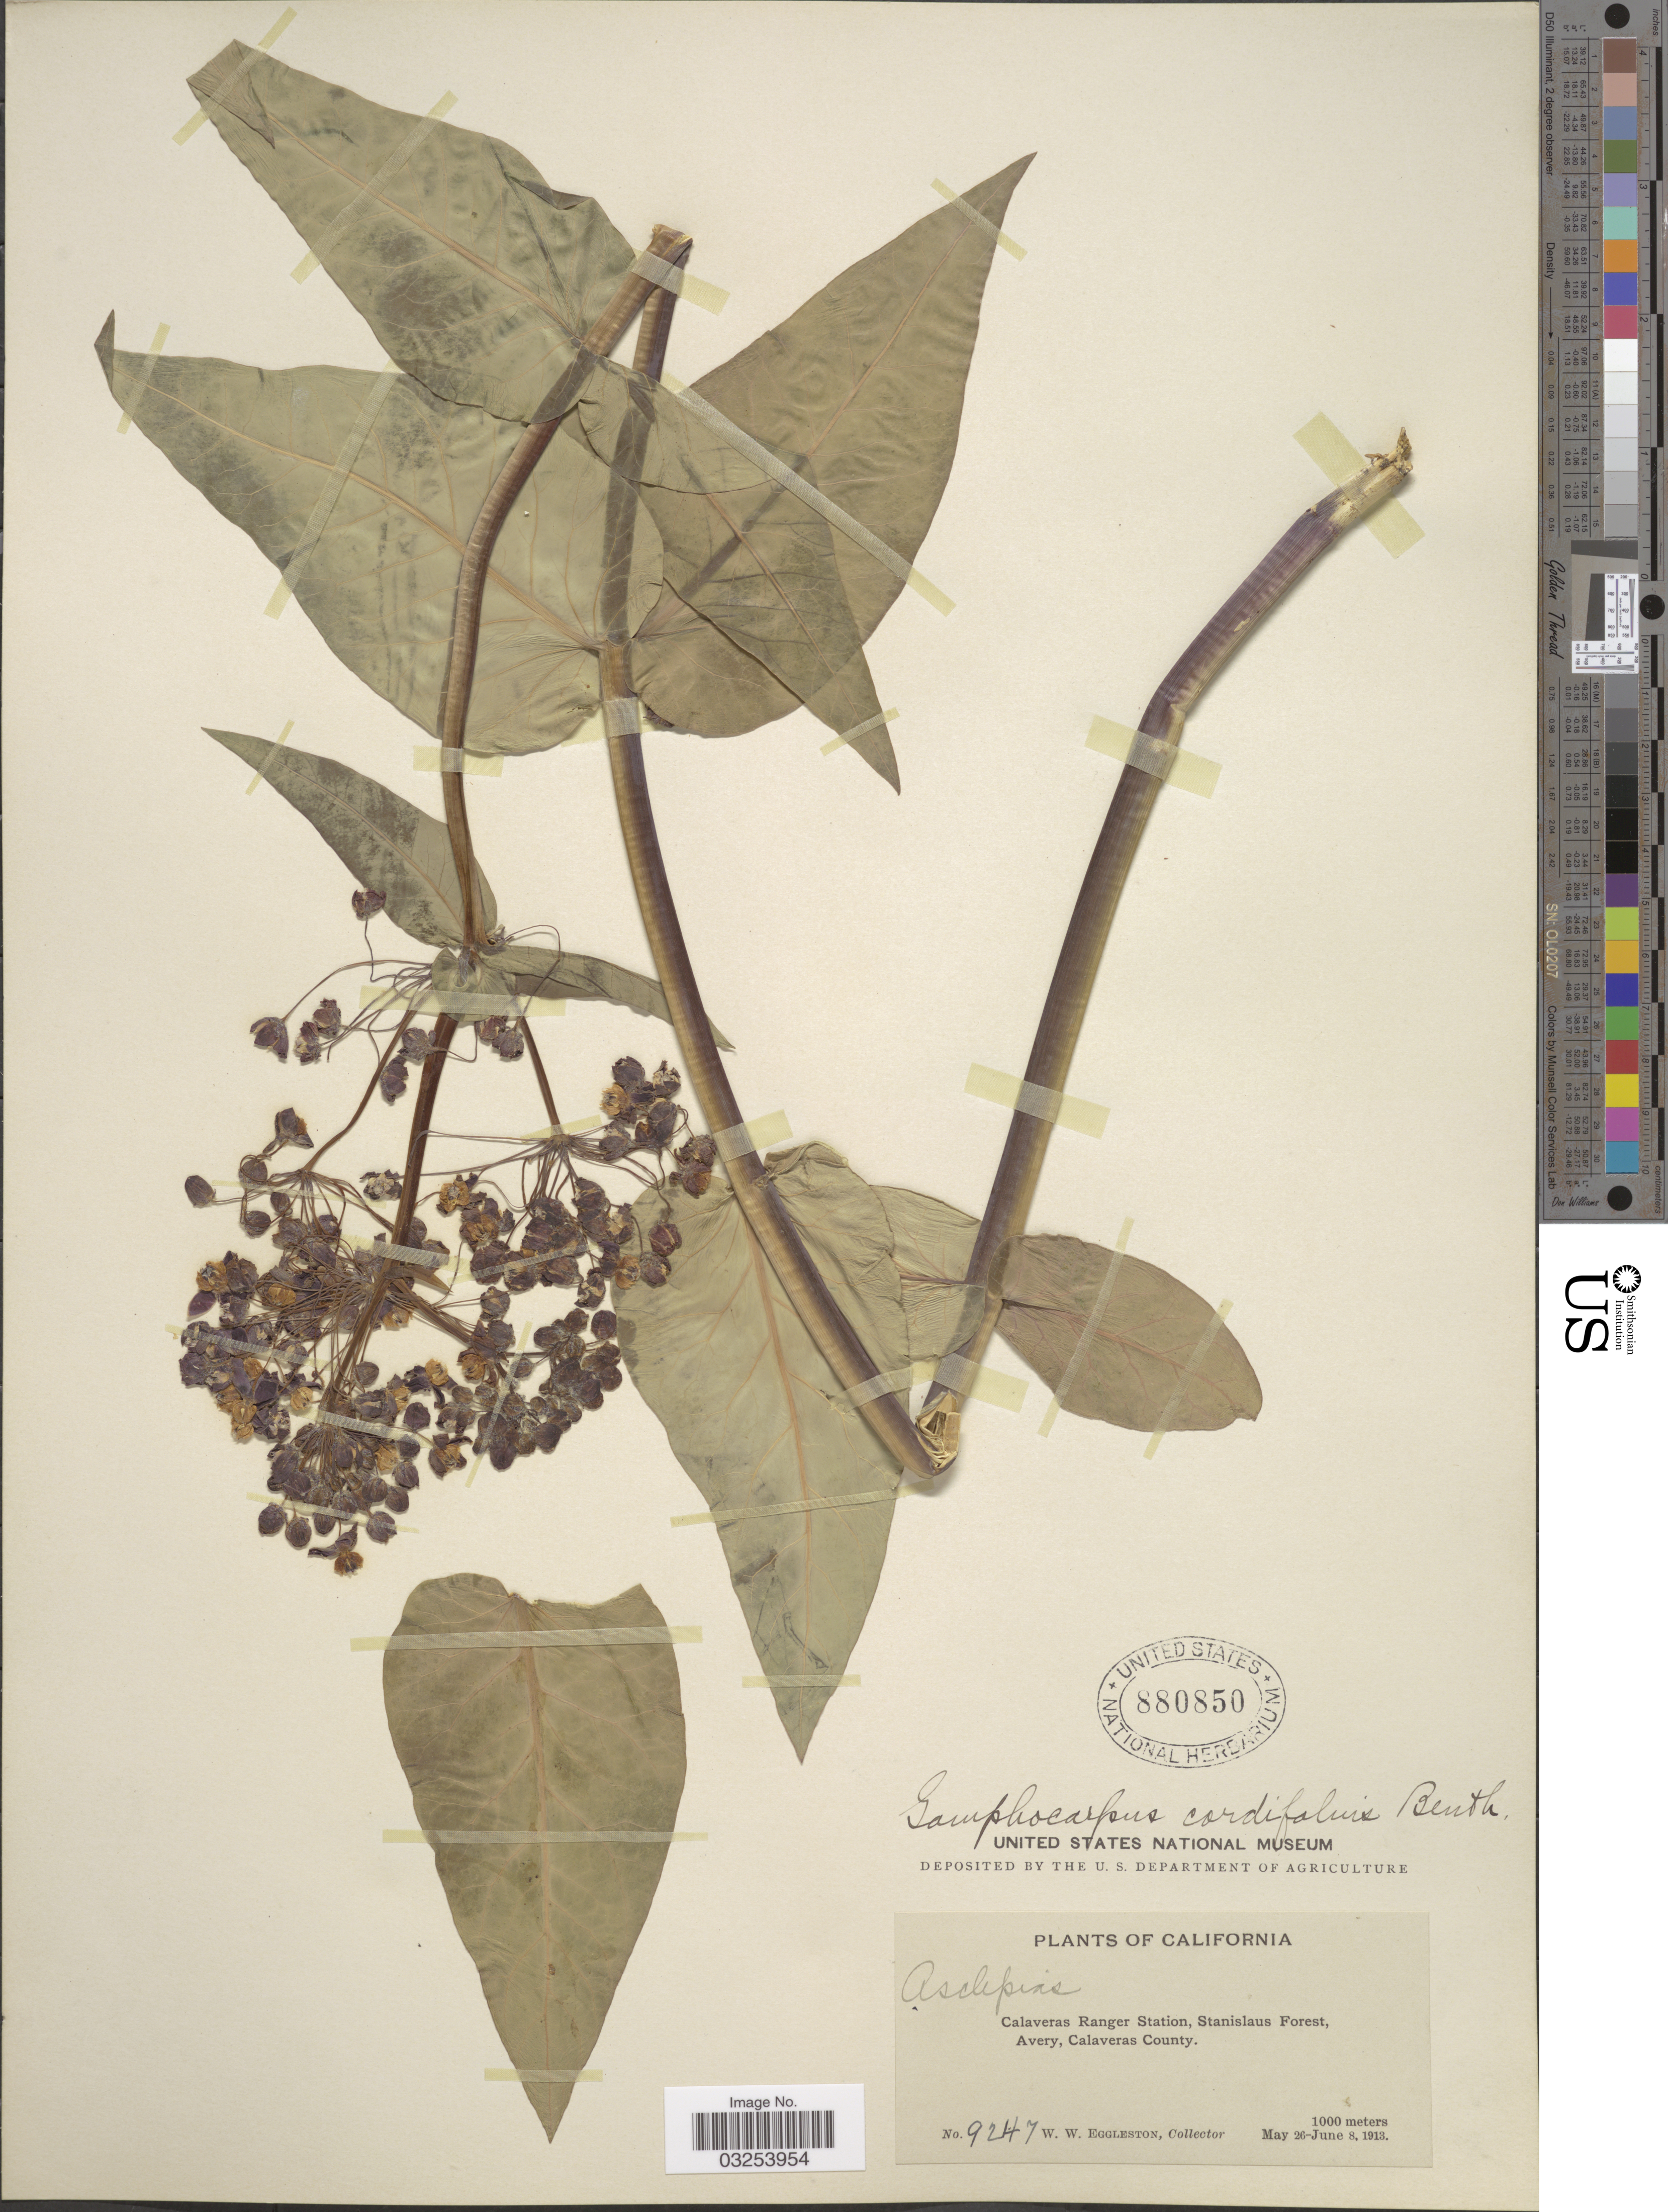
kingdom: Plantae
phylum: Tracheophyta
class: Magnoliopsida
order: Gentianales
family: Apocynaceae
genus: Asclepias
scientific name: Asclepias cordifolia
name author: (Benth.) Jeps.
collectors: W. W. Eggleston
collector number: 9247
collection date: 1913-05-26/1913-06-08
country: United States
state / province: California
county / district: Calaveras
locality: Calaveras Ranger Station, Stanislaus Forest, Avery, Calaveras County.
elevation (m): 1000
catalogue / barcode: US 880850